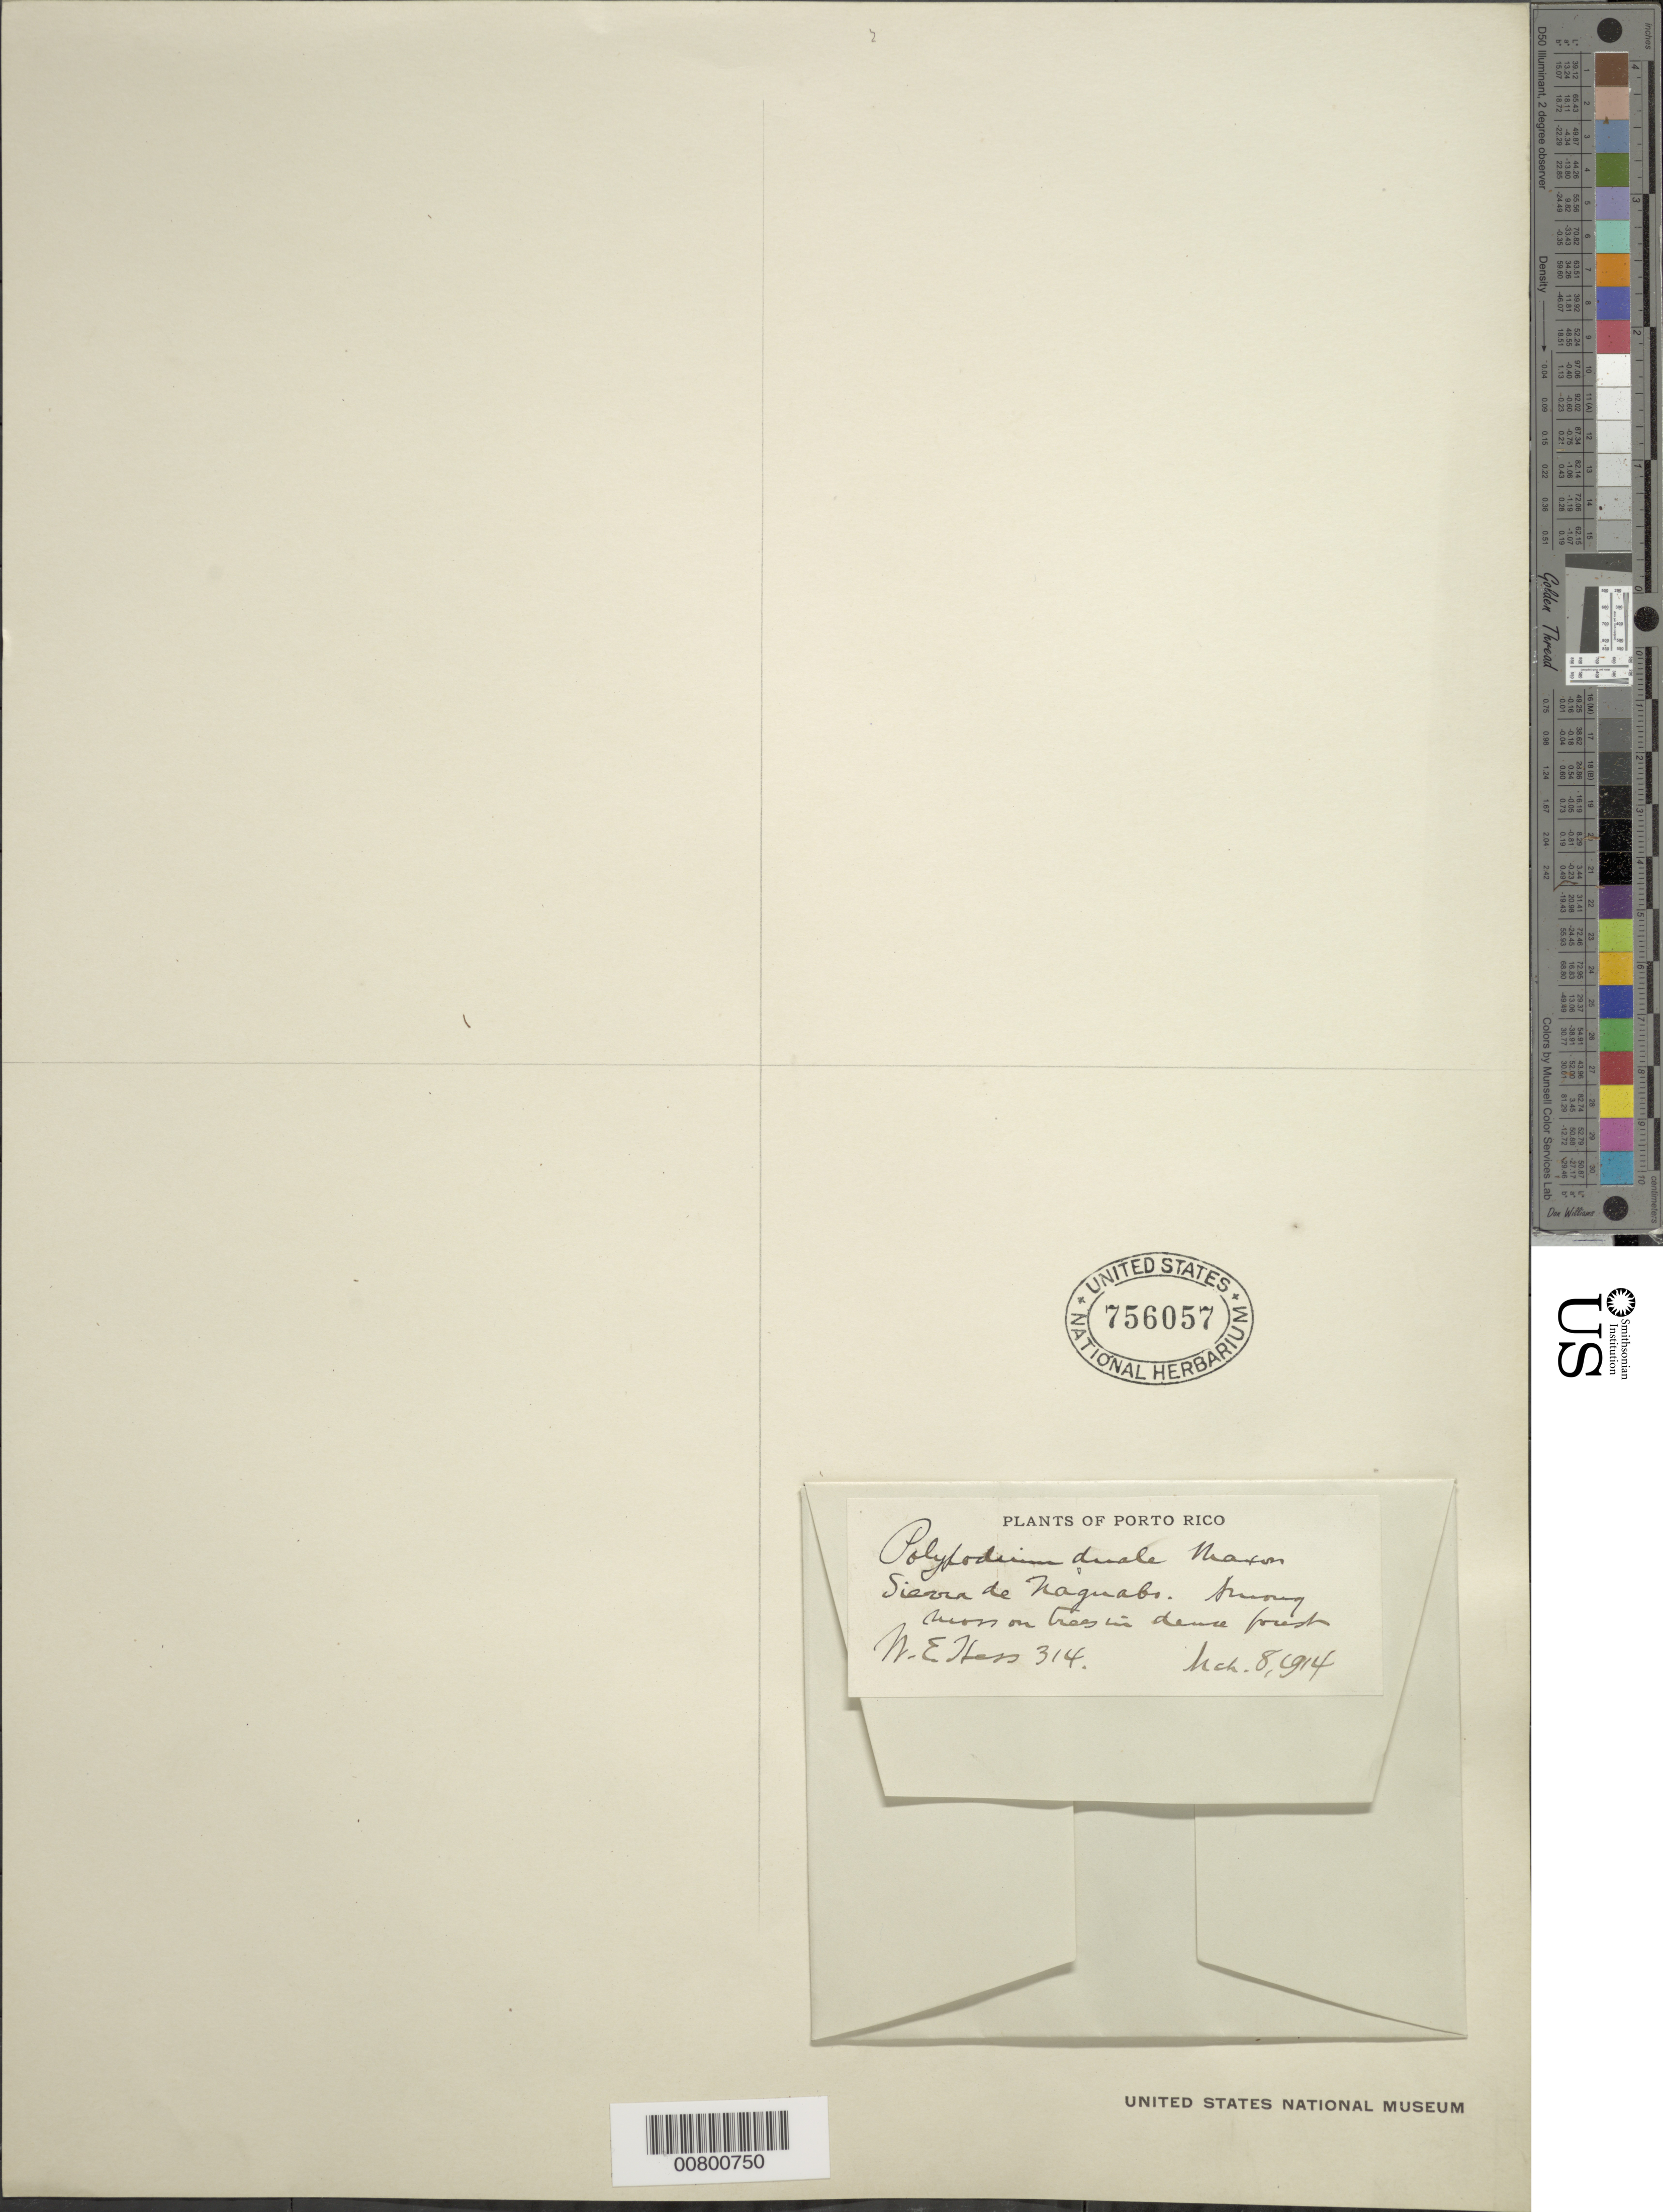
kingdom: Plantae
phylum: Tracheophyta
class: Polypodiopsida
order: Polypodiales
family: Polypodiaceae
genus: Cochlidium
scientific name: Cochlidium serrulatum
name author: (Sw.) L.E. Bishop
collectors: W. Hess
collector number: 314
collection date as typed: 08 Mar 1914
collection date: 1914-03-08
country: Puerto Rico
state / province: Naguabo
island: Puerto Rico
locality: Sierra de Naguabo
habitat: Dense forest, among moss on trees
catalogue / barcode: US 756057